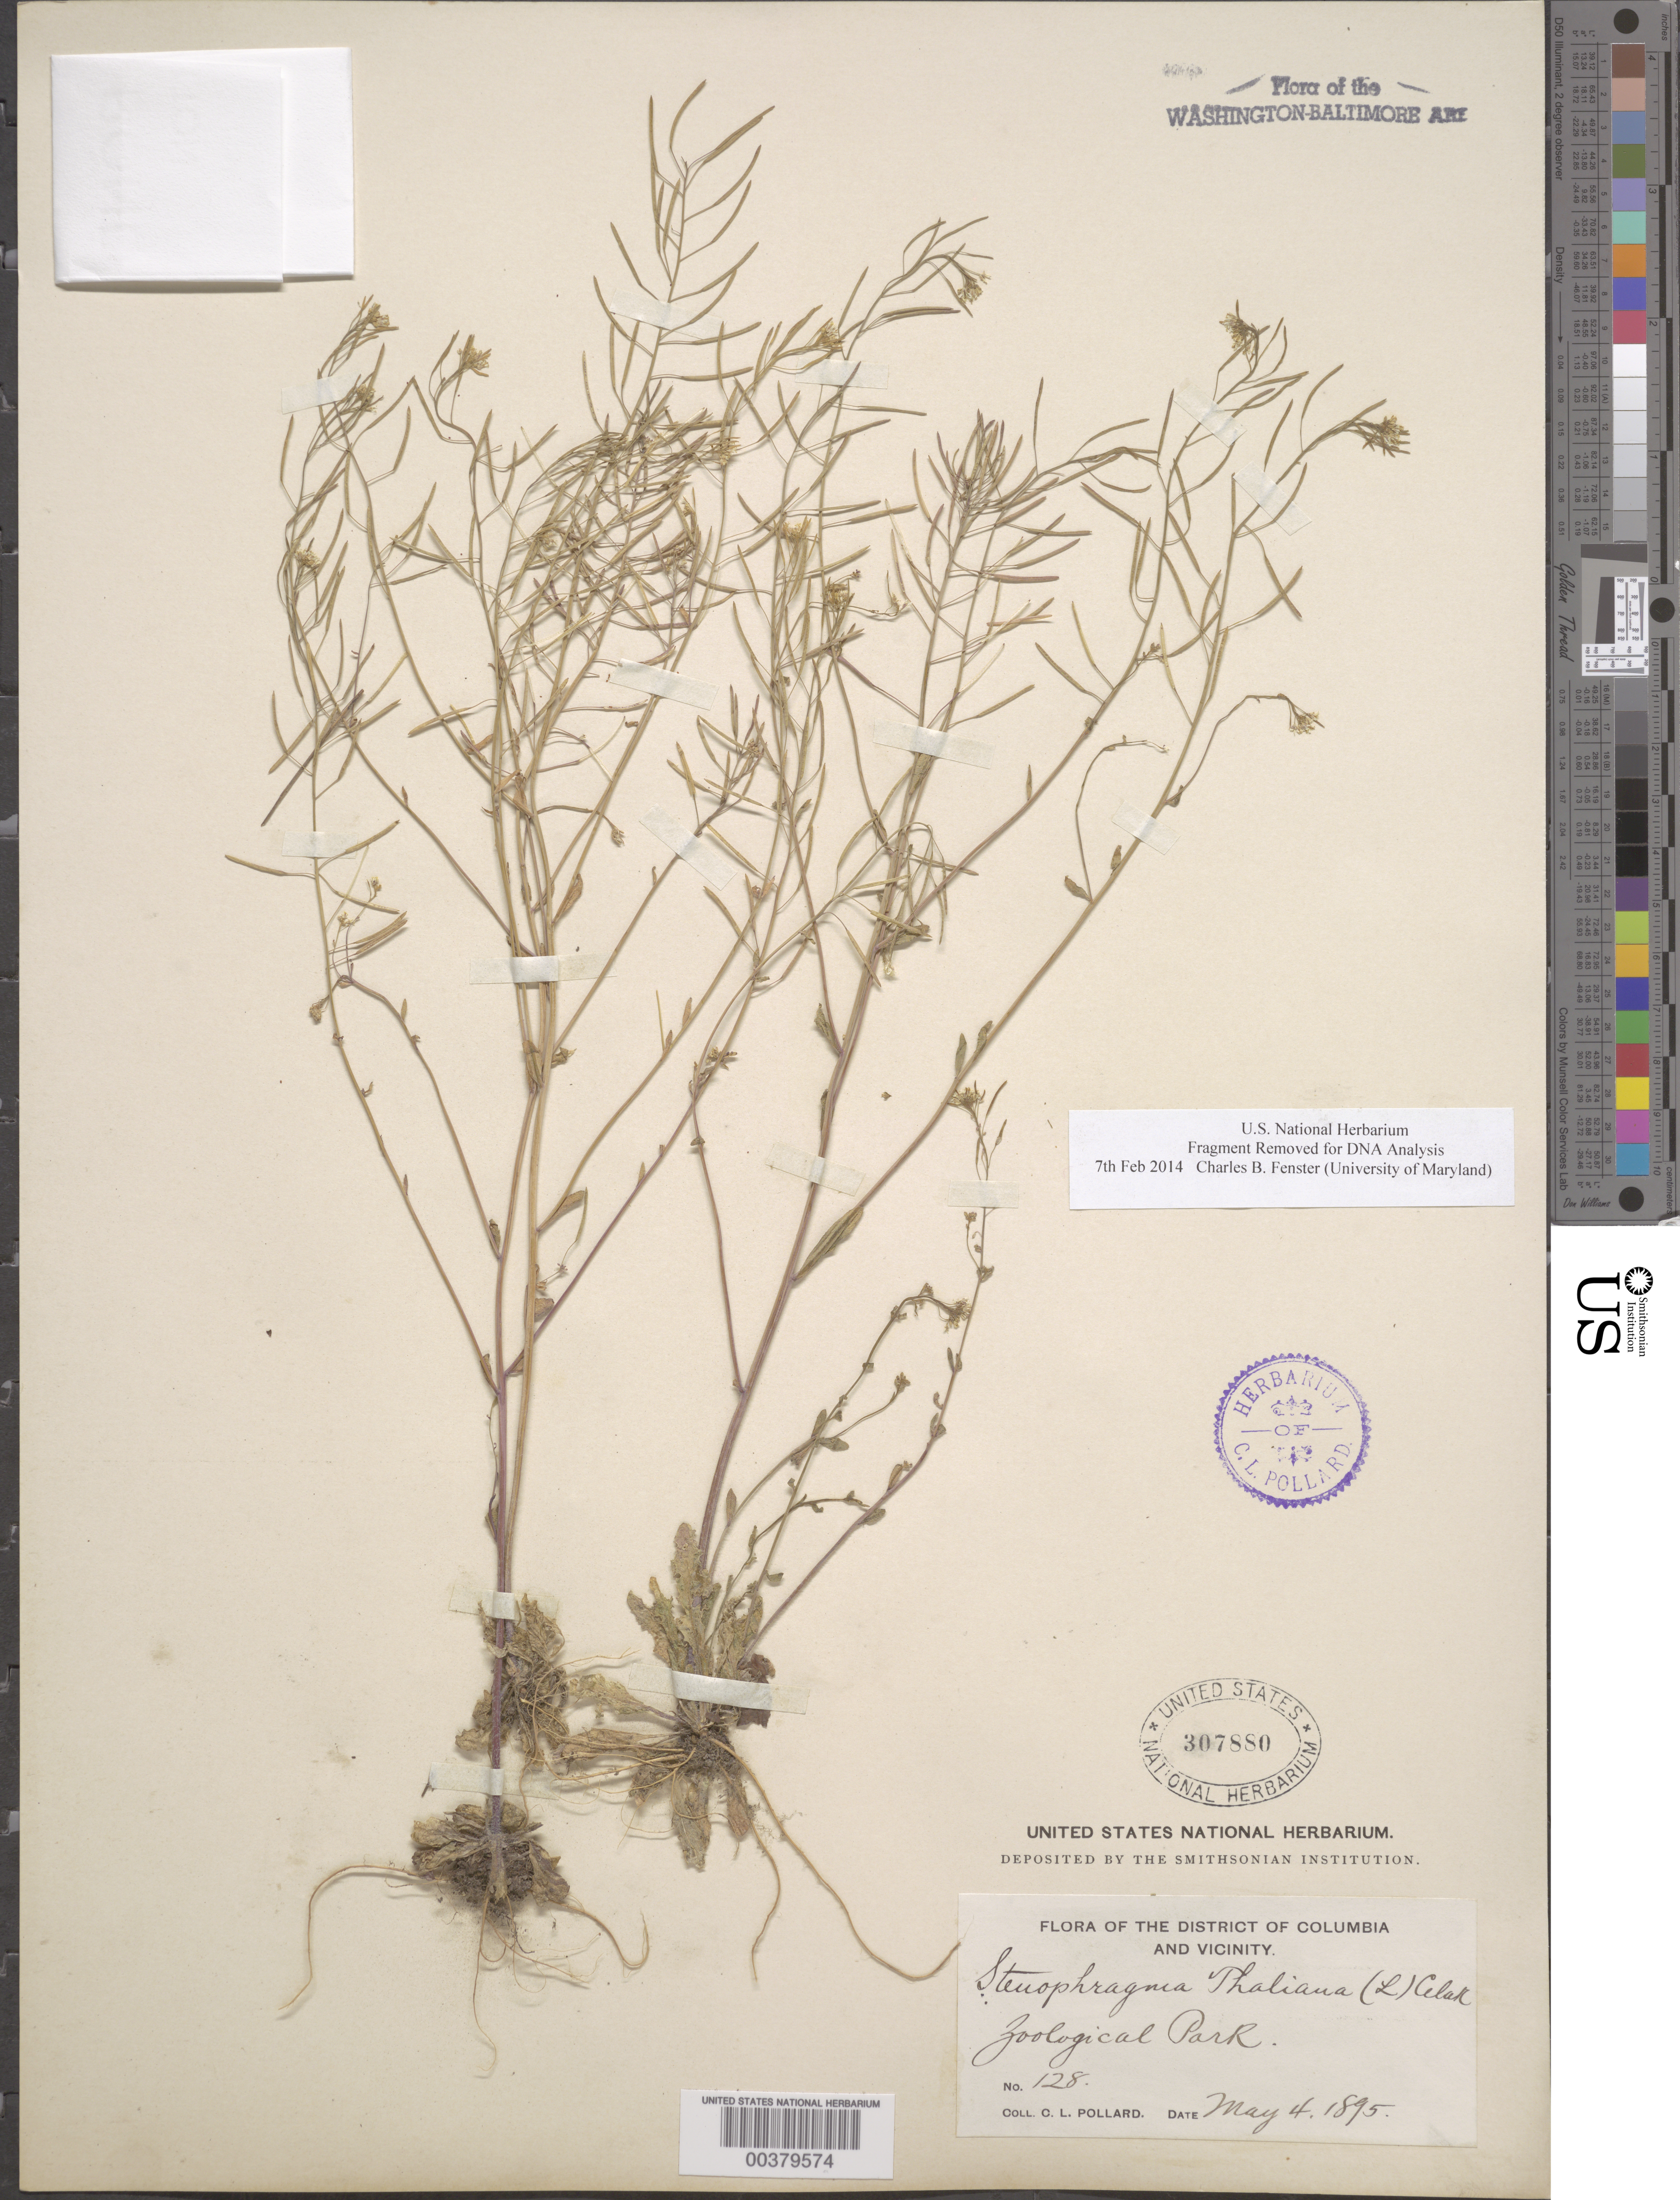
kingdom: Plantae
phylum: Tracheophyta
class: Magnoliopsida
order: Brassicales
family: Brassicaceae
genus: Arabidopsis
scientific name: Arabidopsis thaliana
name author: (L.) Heynh.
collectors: C. L. Pollard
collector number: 128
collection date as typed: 04 May 1895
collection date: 1895-05-04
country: United States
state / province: District of Columbia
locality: Zoological Park Rock Creek Park & vicinity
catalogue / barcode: US 307880